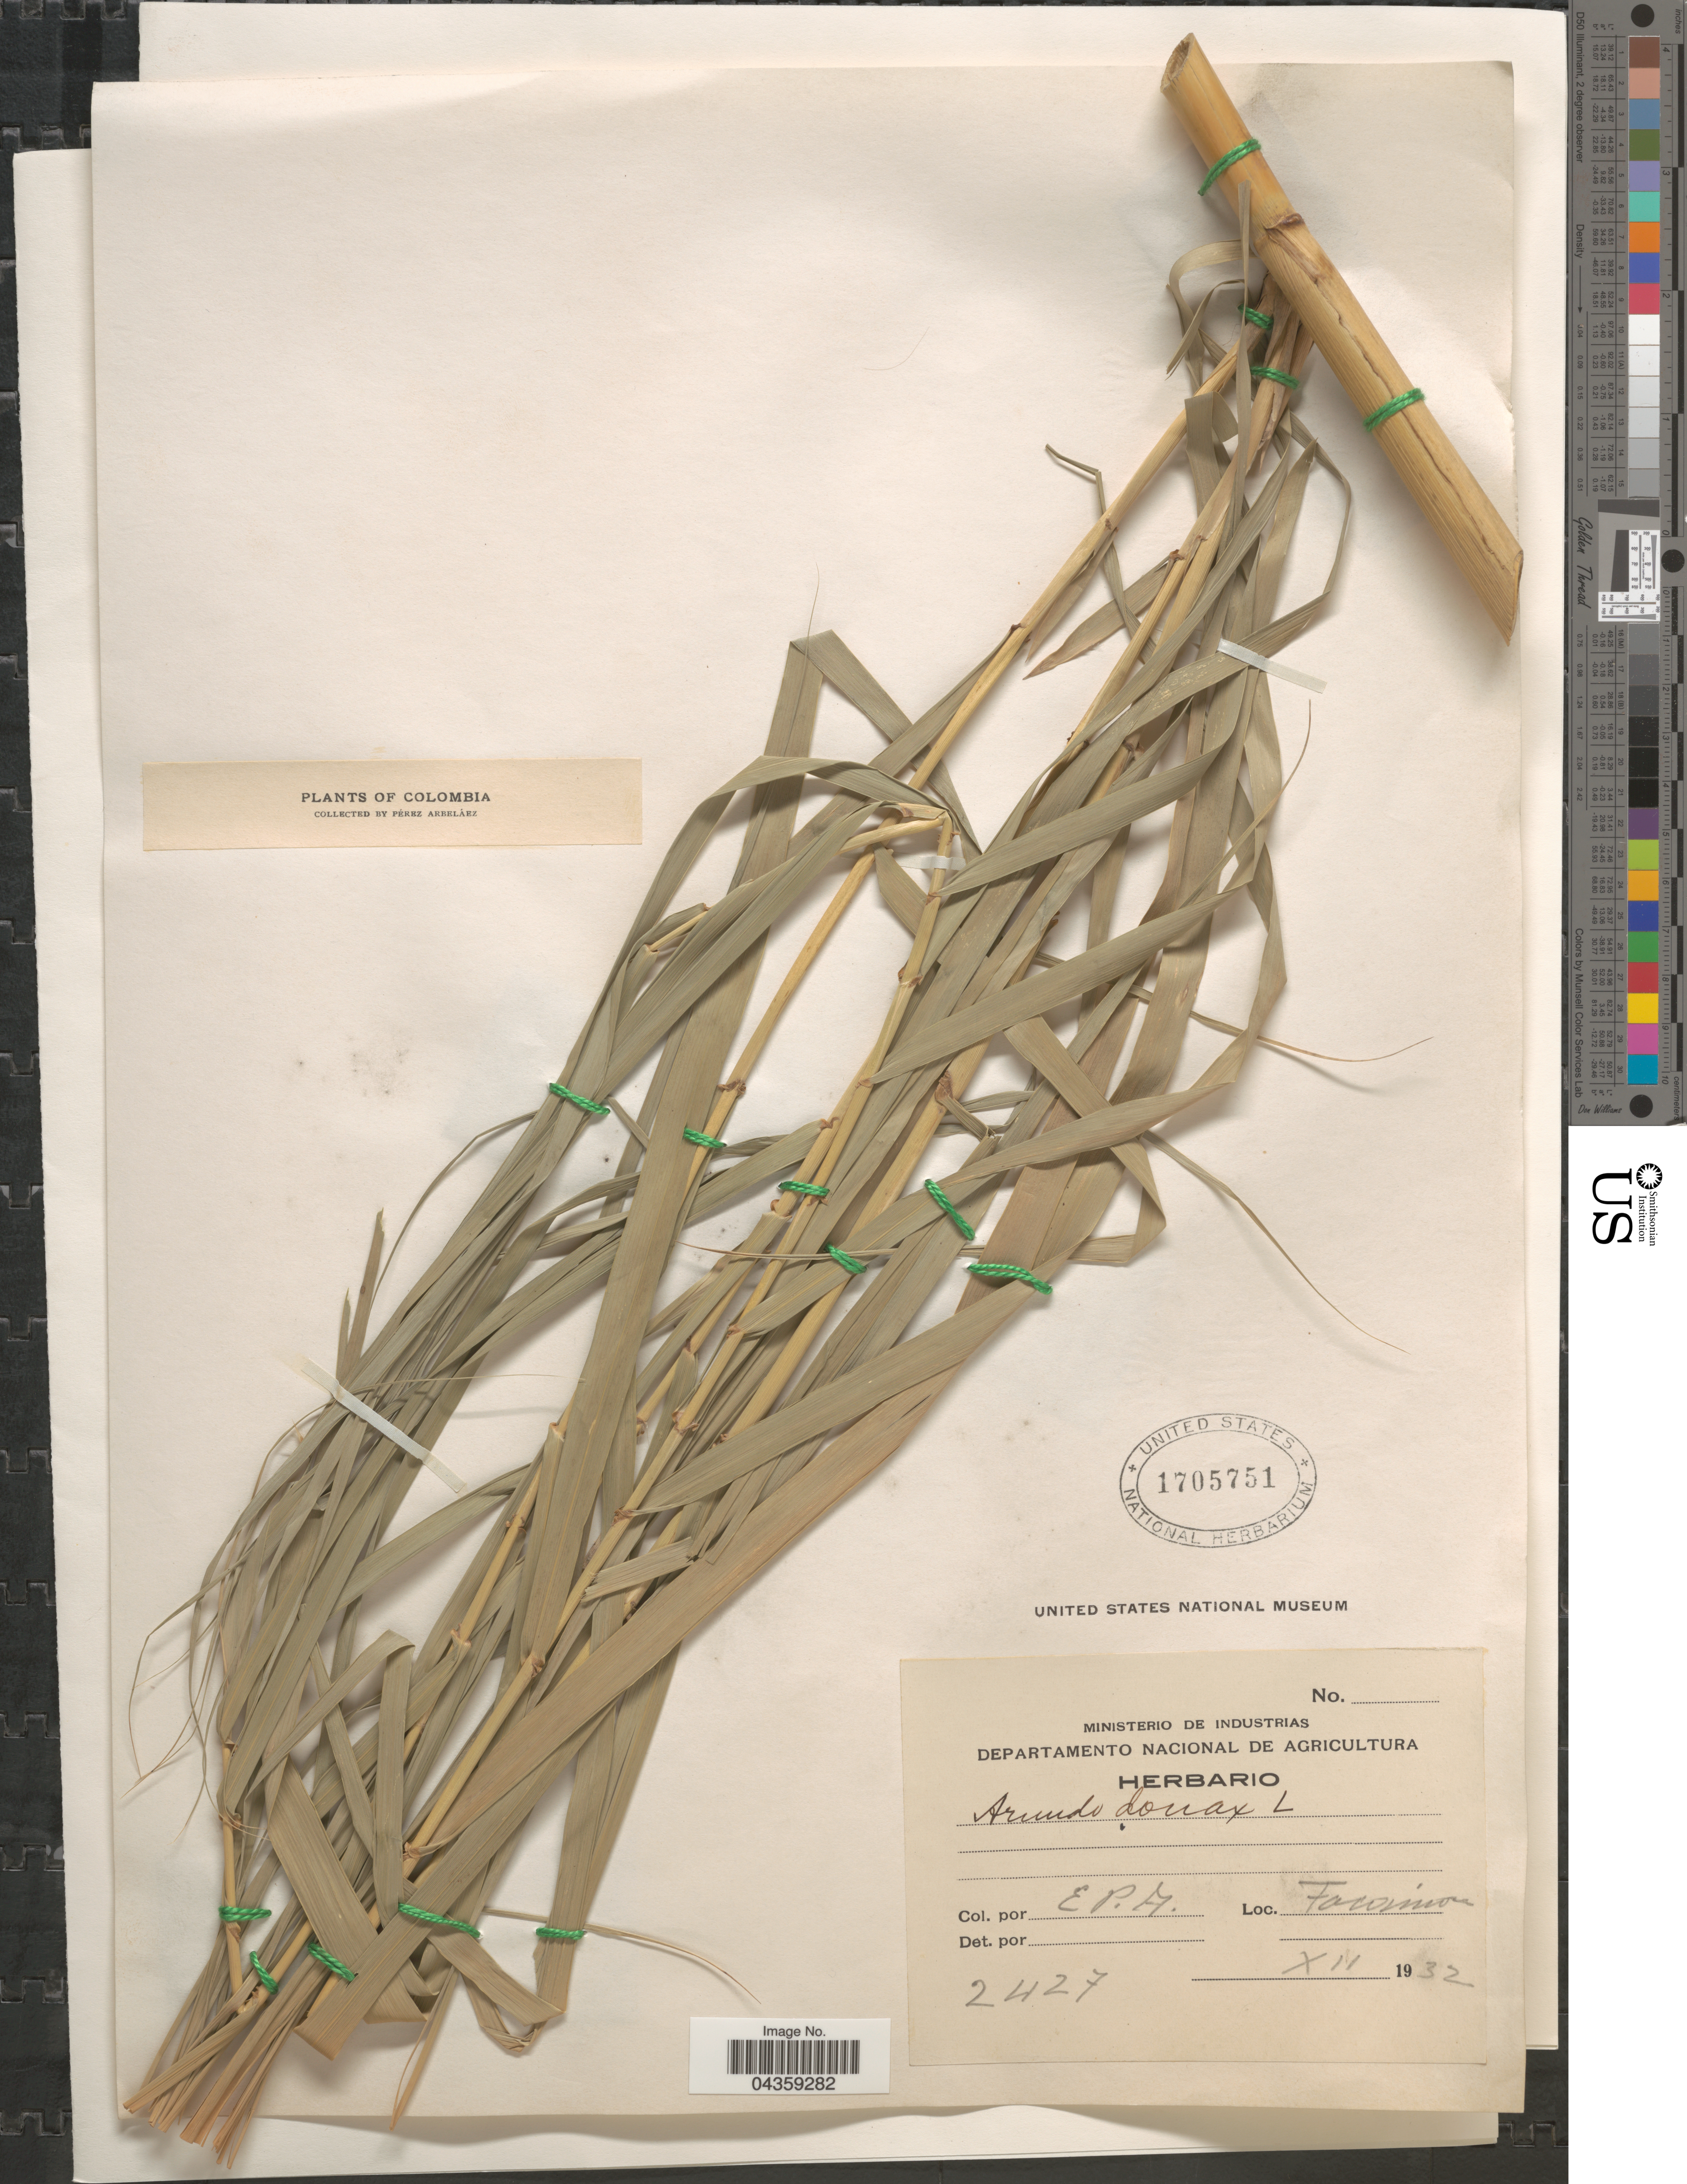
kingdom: Plantae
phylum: Tracheophyta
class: Liliopsida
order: Poales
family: Poaceae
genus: Arundo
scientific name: Arundo donax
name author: L.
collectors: E. Pérez Arbeláez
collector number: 2427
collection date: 1932-12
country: Colombia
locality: Tocaima.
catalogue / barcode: US 1705751